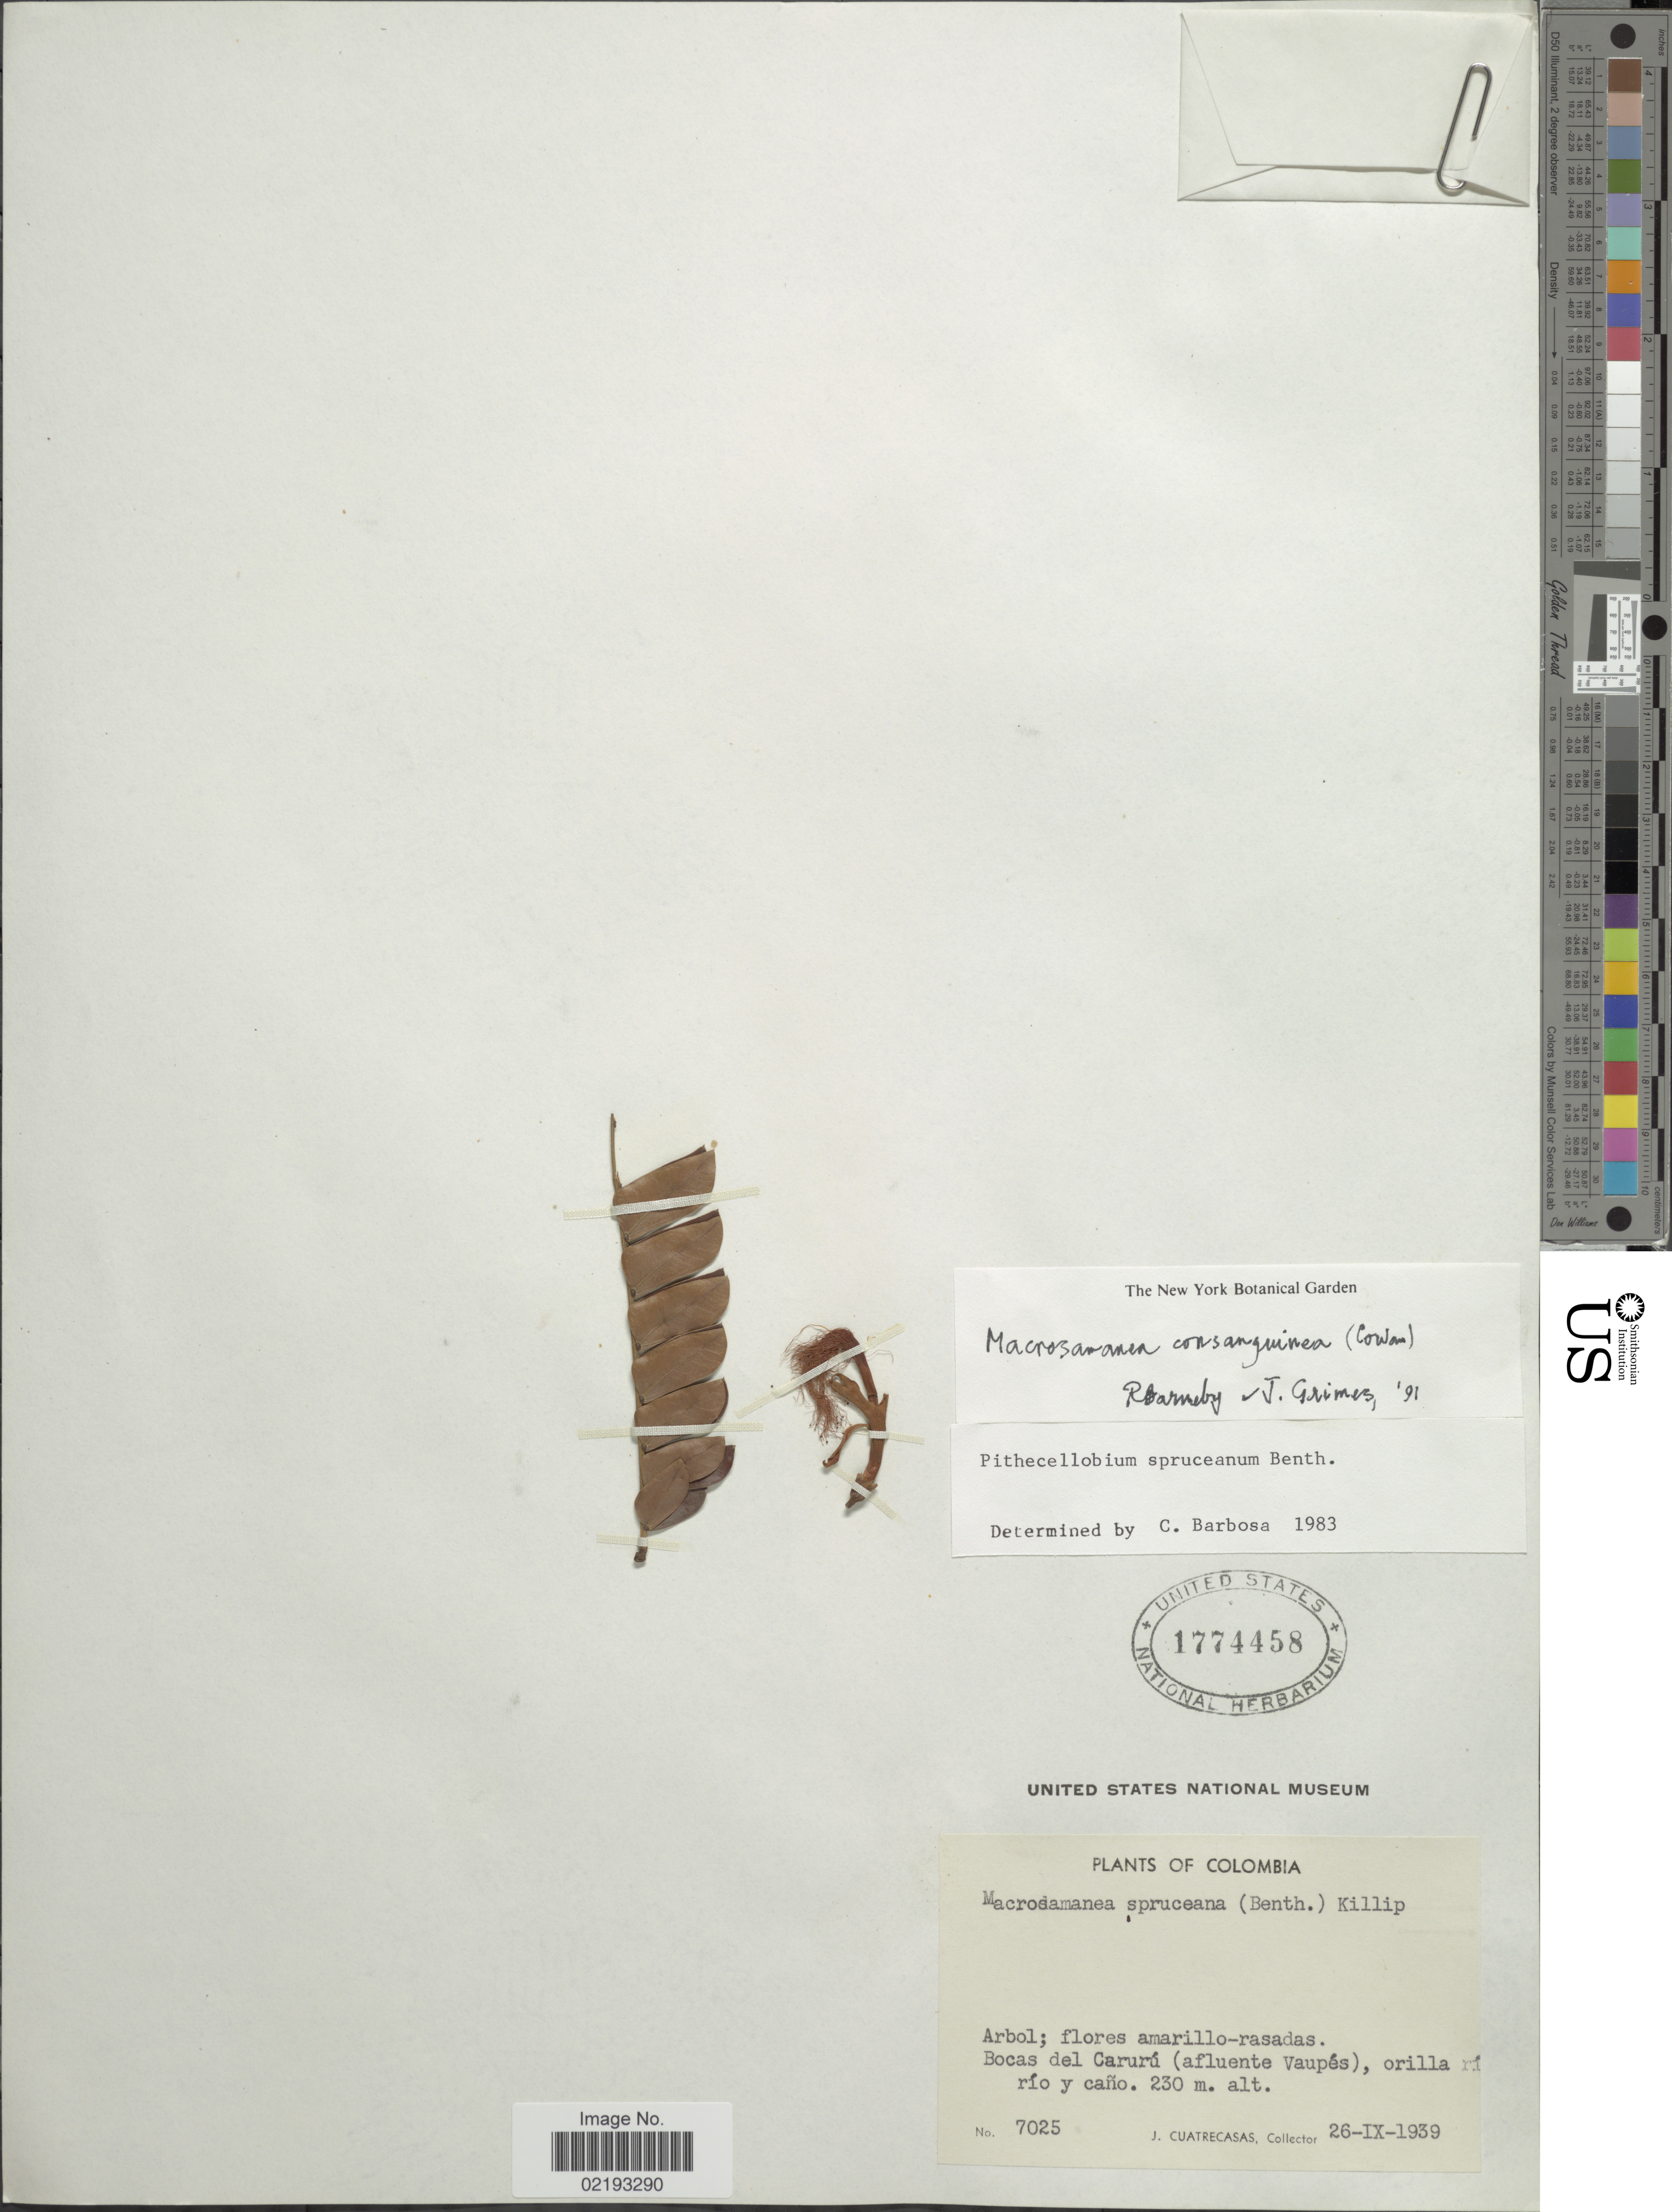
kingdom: Plantae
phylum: Tracheophyta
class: Magnoliopsida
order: Fabales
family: Fabaceae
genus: Macrosamanea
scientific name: Macrosamanea consanguinea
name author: (R.S. Cowan) Barneby & J.W. Grimes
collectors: J. Cuatrecasas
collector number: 7025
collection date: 1939-09-26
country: Colombia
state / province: Vaupés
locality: Bocas del Carurú (afluente Vaupés), orilla río y caño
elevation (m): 230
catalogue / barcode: US 1774458